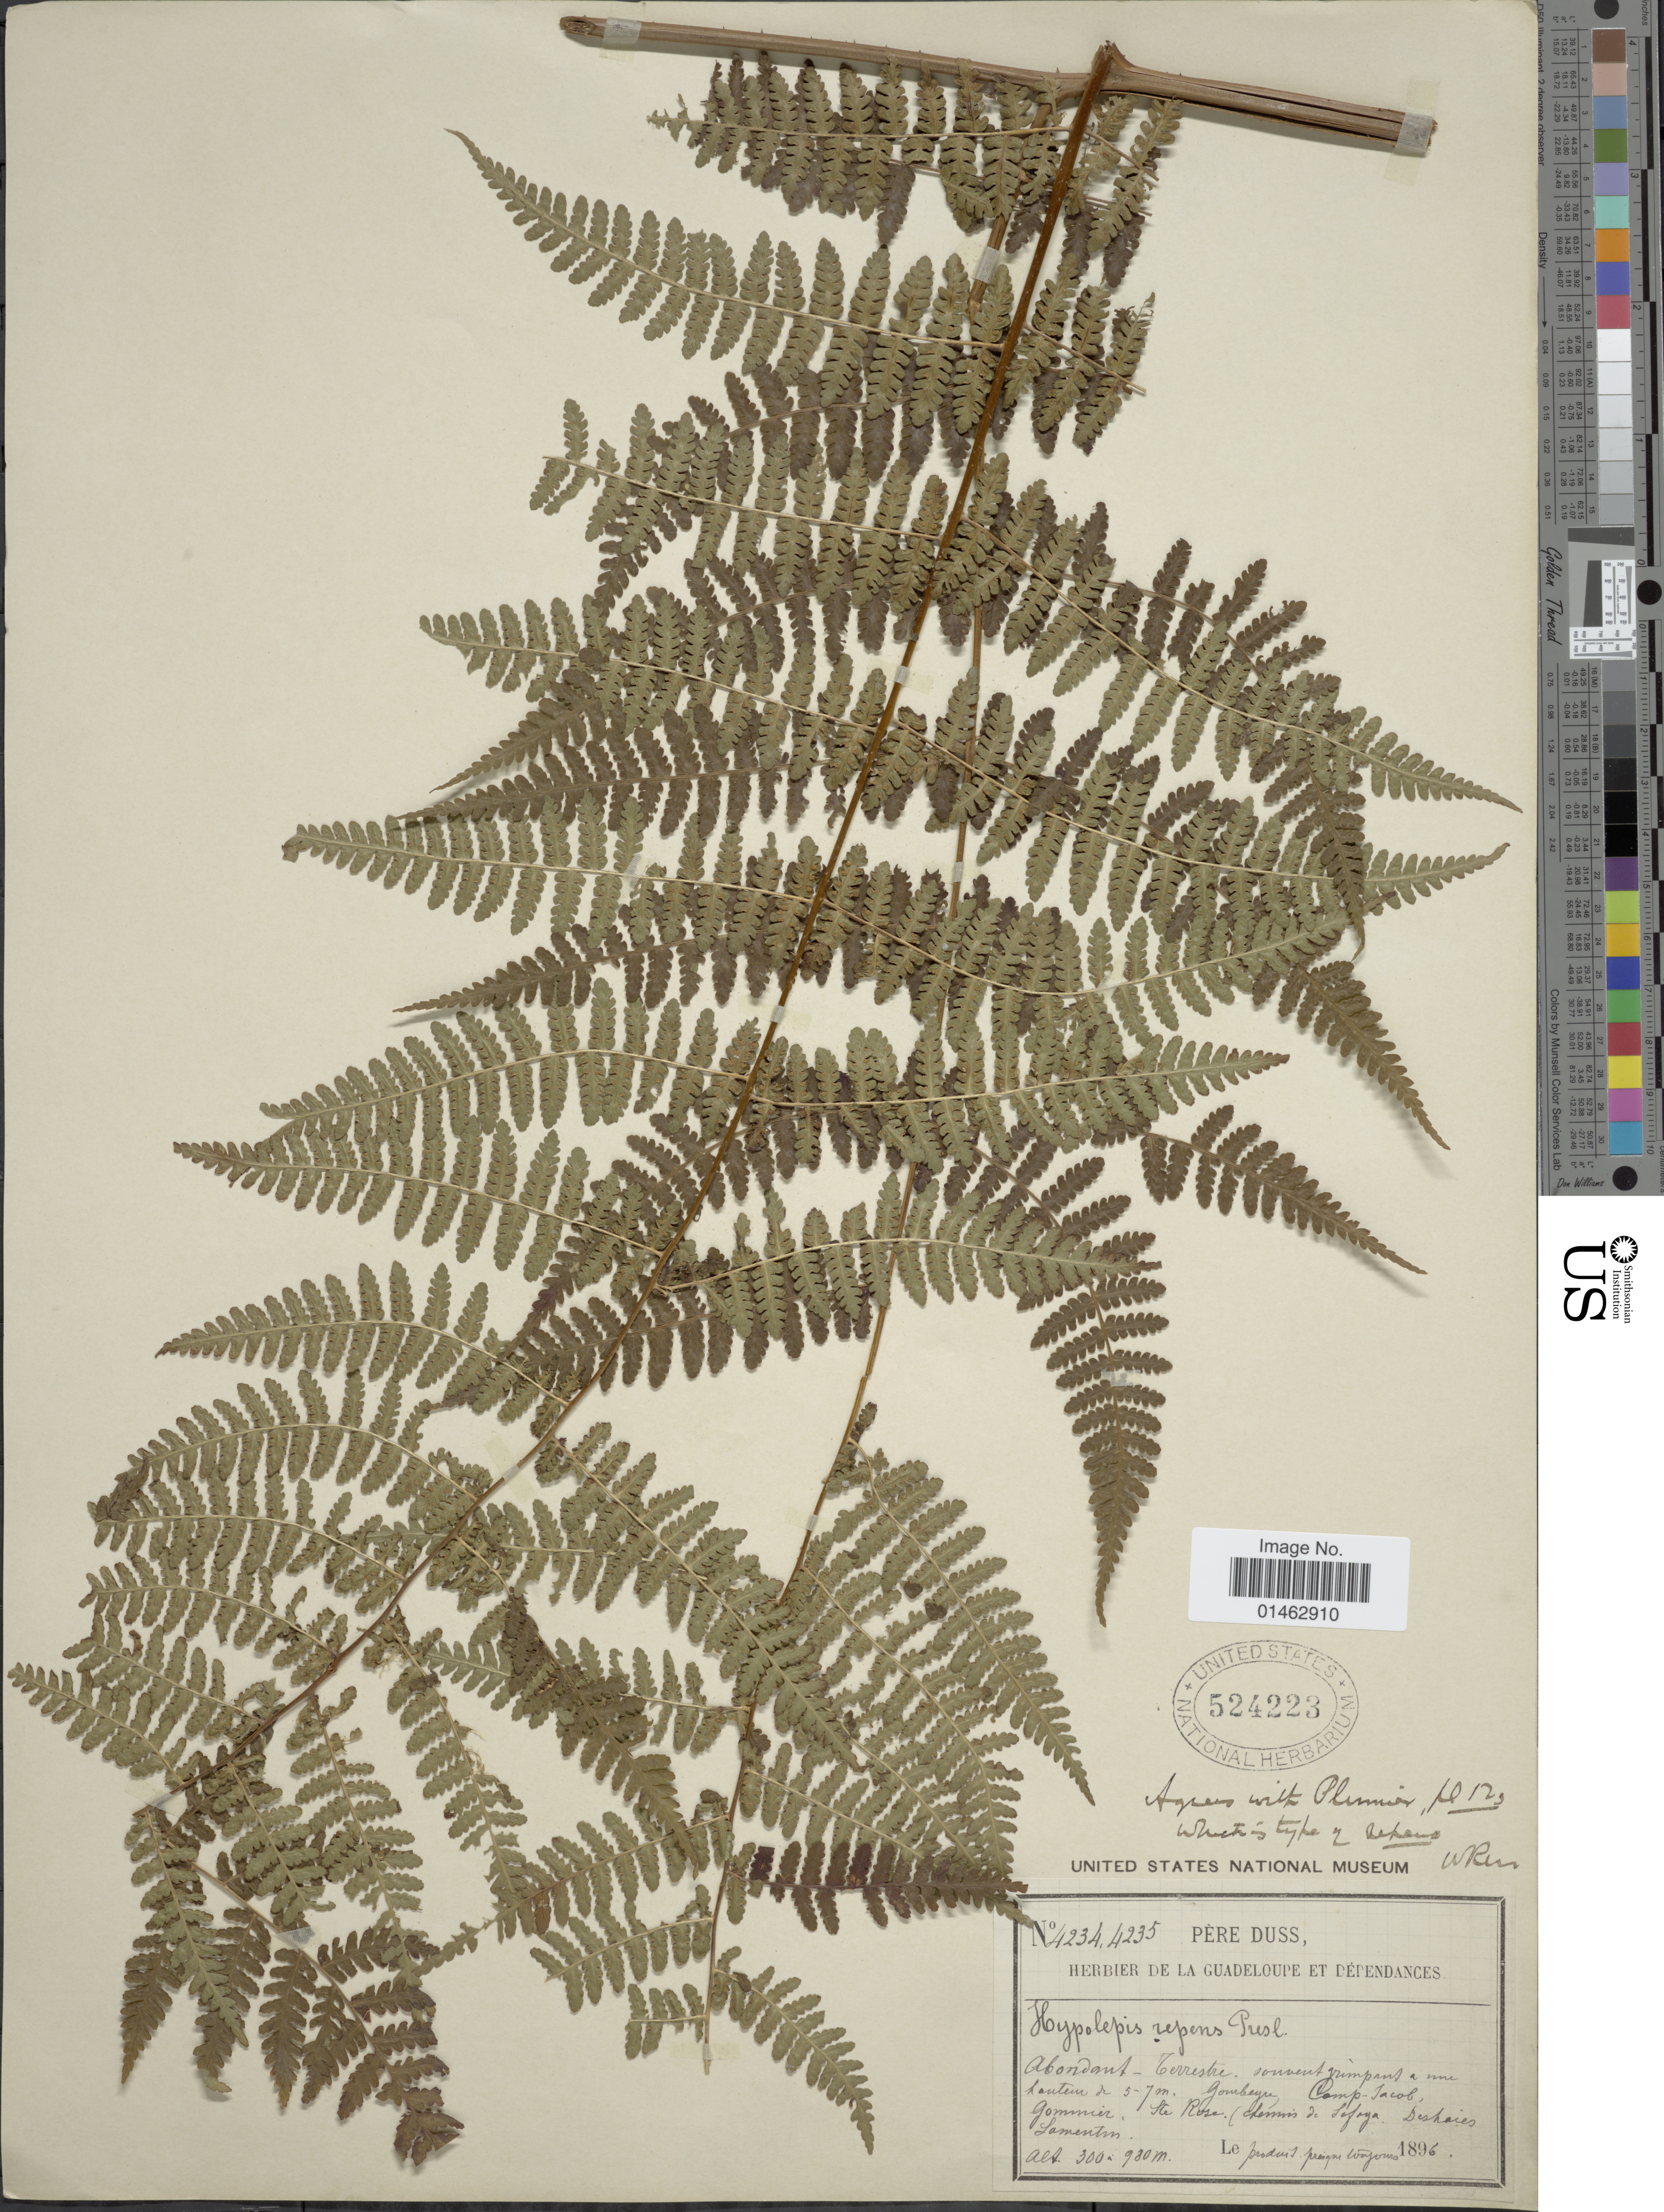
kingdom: Plantae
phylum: Tracheophyta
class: Polypodiopsida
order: Polypodiales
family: Dennstaedtiaceae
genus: Hypolepis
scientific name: Hypolepis repens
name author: (L.) C. Presl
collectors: Père Duss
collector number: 4234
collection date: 1896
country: Guadeloupe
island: Leeward Is.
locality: Gourbeyre. Camp-Jacob Gommier, Ste Rose (chemin de Sofaya. Deshaies Lamentin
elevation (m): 300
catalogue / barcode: US 524223